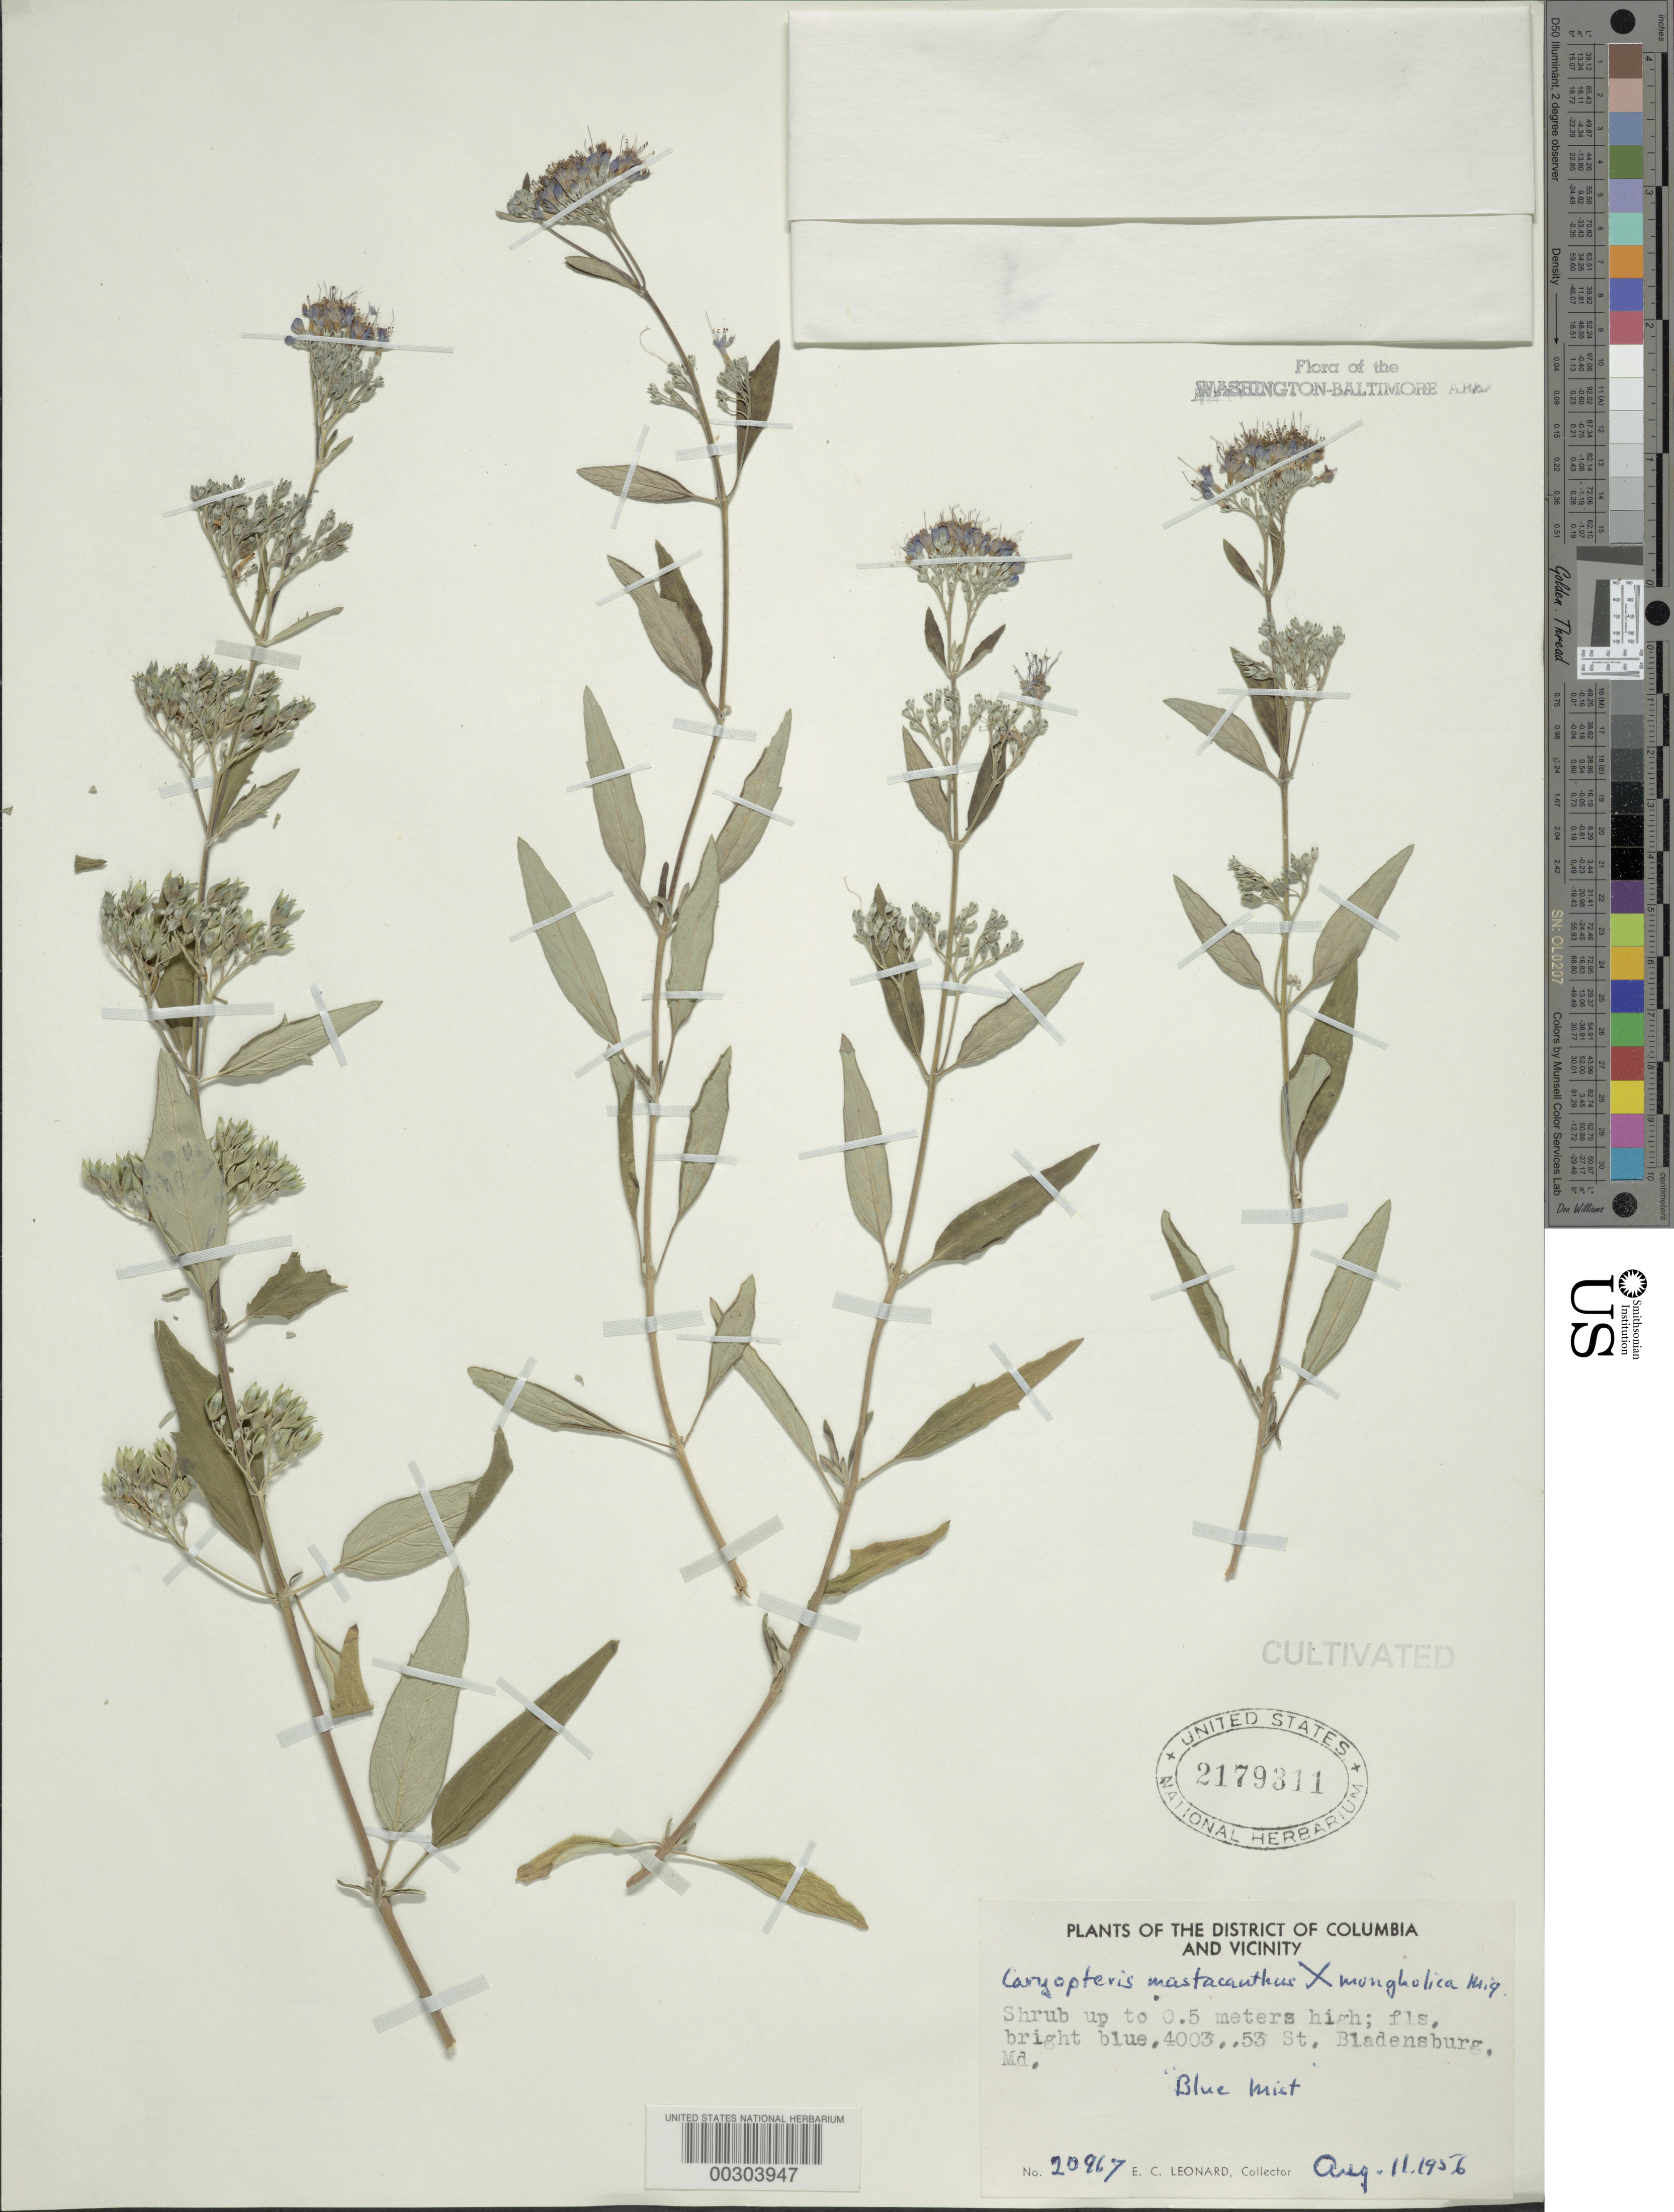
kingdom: Plantae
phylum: Tracheophyta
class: Magnoliopsida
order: Lamiales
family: Lamiaceae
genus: Caryopteris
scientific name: Caryopteris mastacanthus x C. mongholica Bunge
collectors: E. C. Leonard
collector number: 20967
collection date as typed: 11 Aug 1956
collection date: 1956-08-11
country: United States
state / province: Maryland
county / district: Prince George's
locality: Bladensburg, 4003 53 St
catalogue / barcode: US 2179311